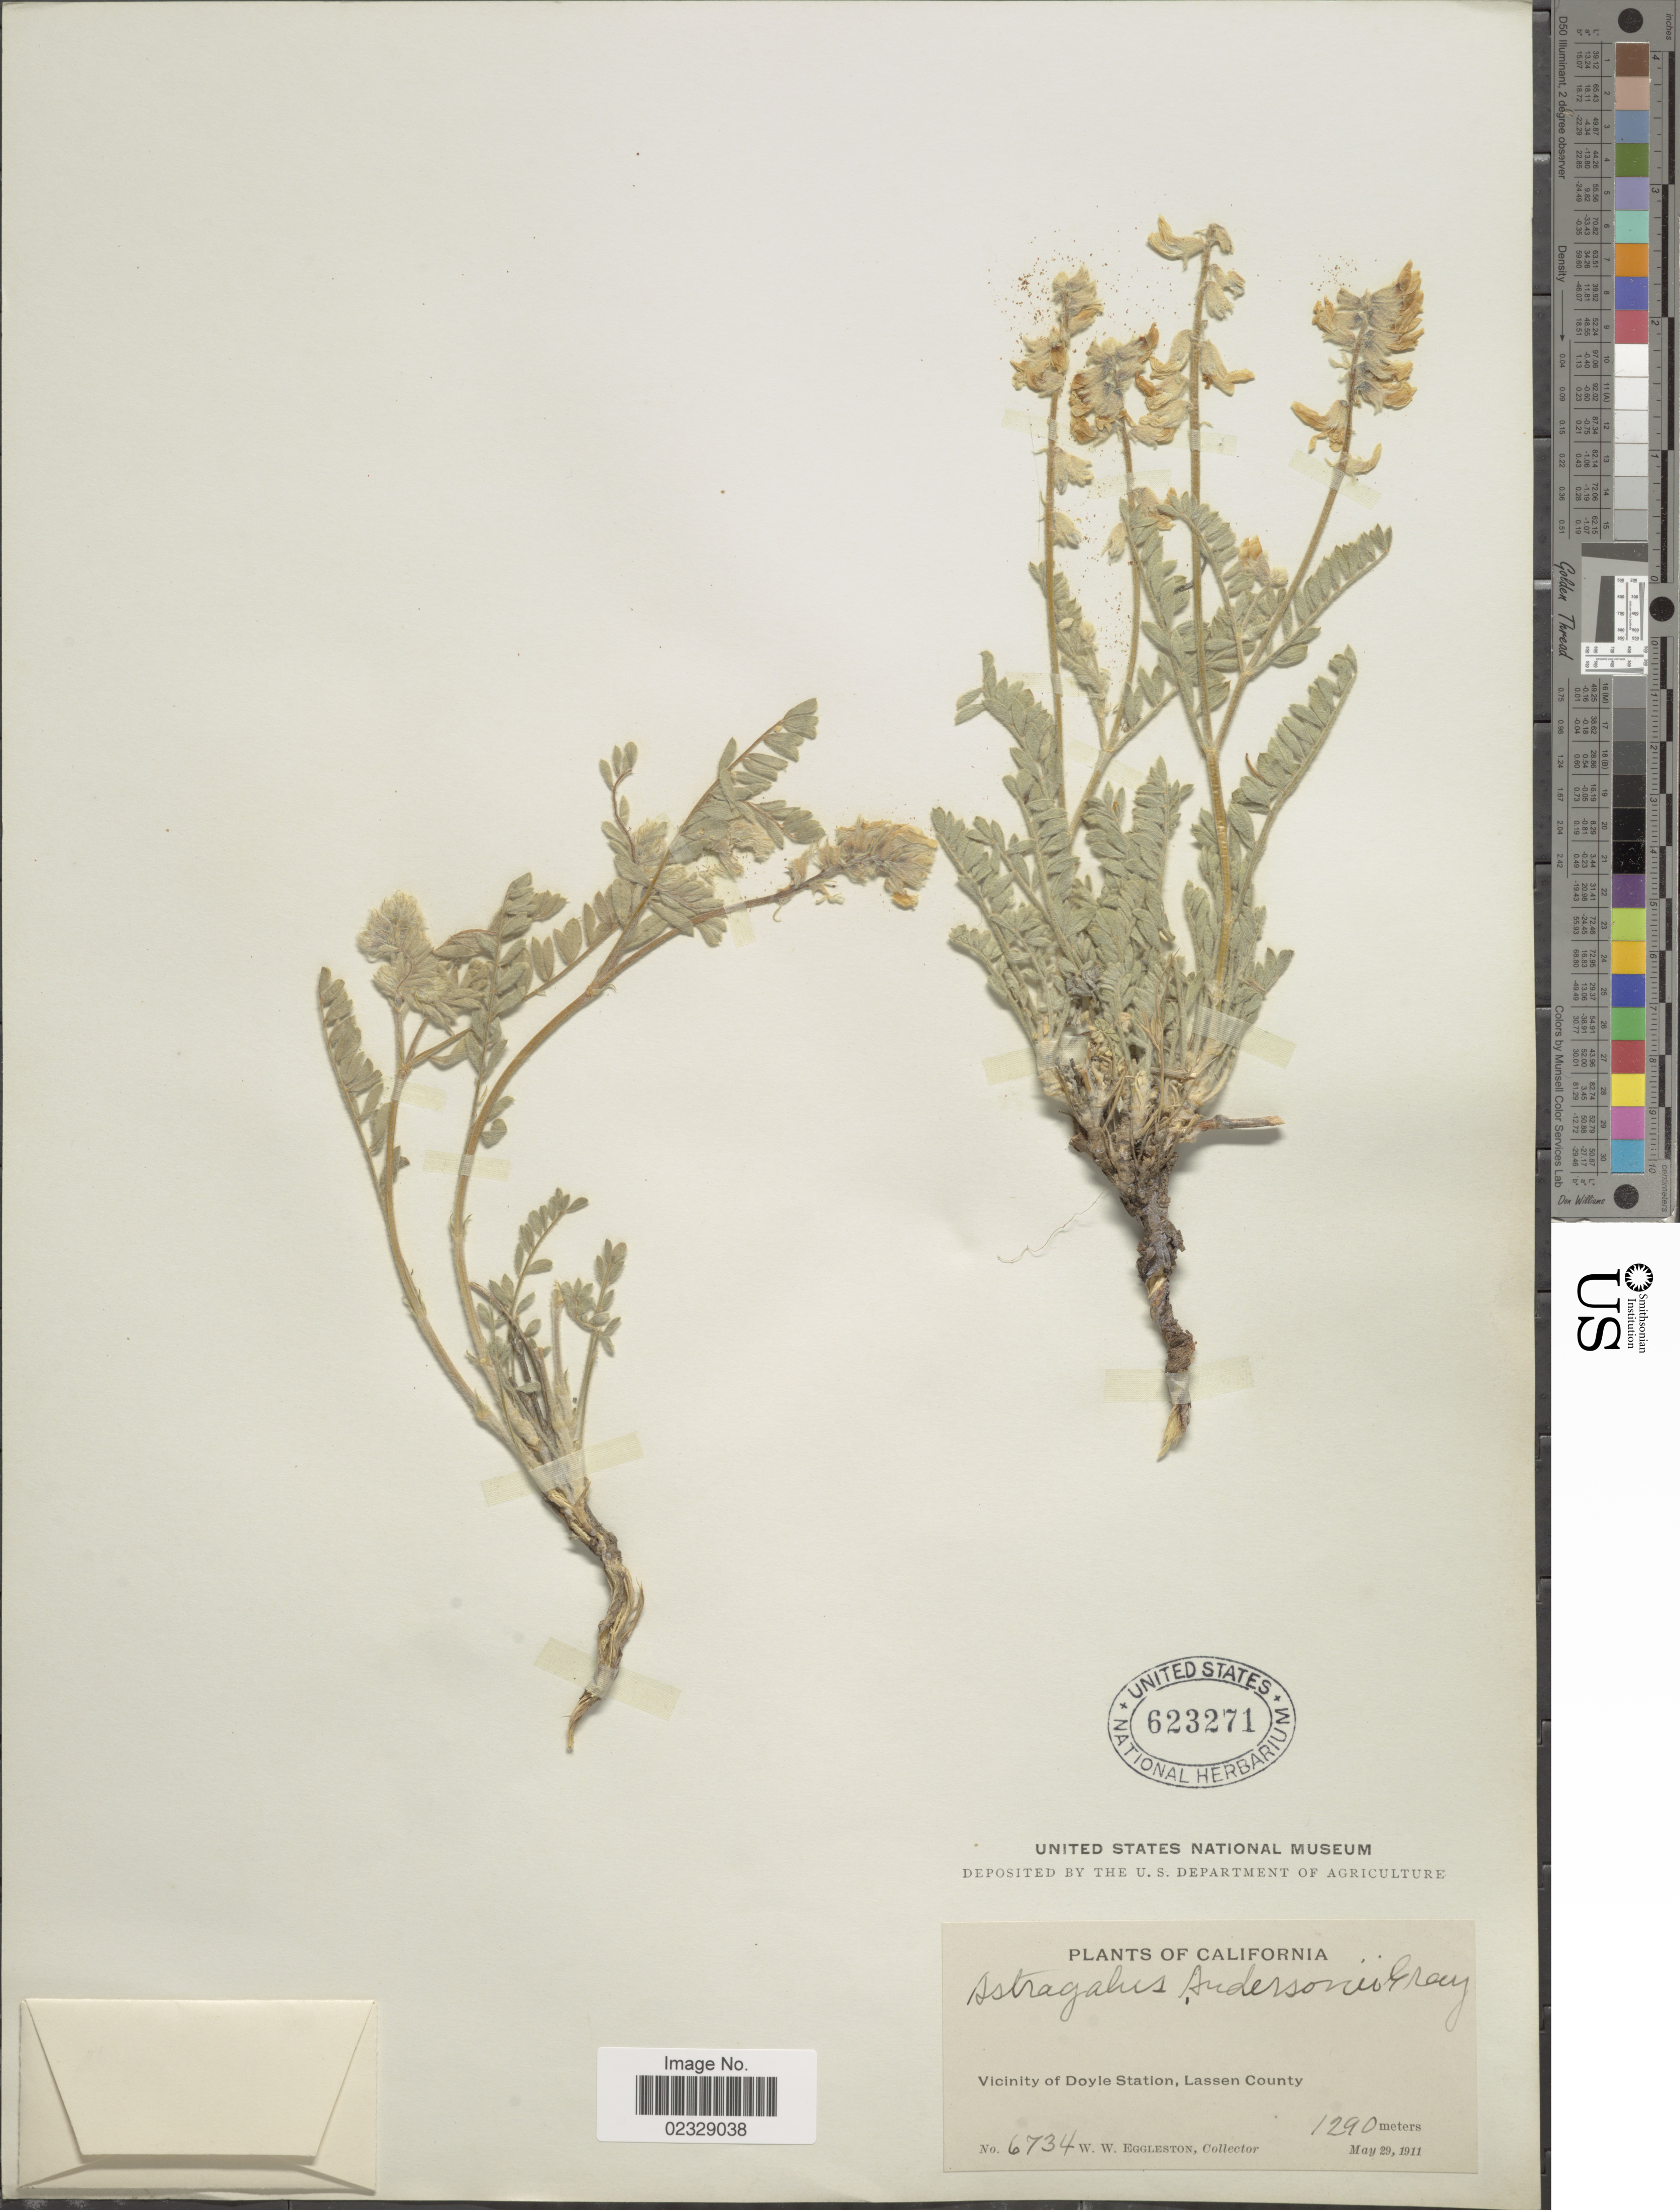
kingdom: Plantae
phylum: Tracheophyta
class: Magnoliopsida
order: Fabales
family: Fabaceae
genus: Astragalus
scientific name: Astragalus andersonii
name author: A. Gray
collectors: W. W. Eggleston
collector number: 6734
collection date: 1911-05-29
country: United States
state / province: California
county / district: Lassen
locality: Vicinity of Doyle Station, Lassen County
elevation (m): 1290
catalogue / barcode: US 623271